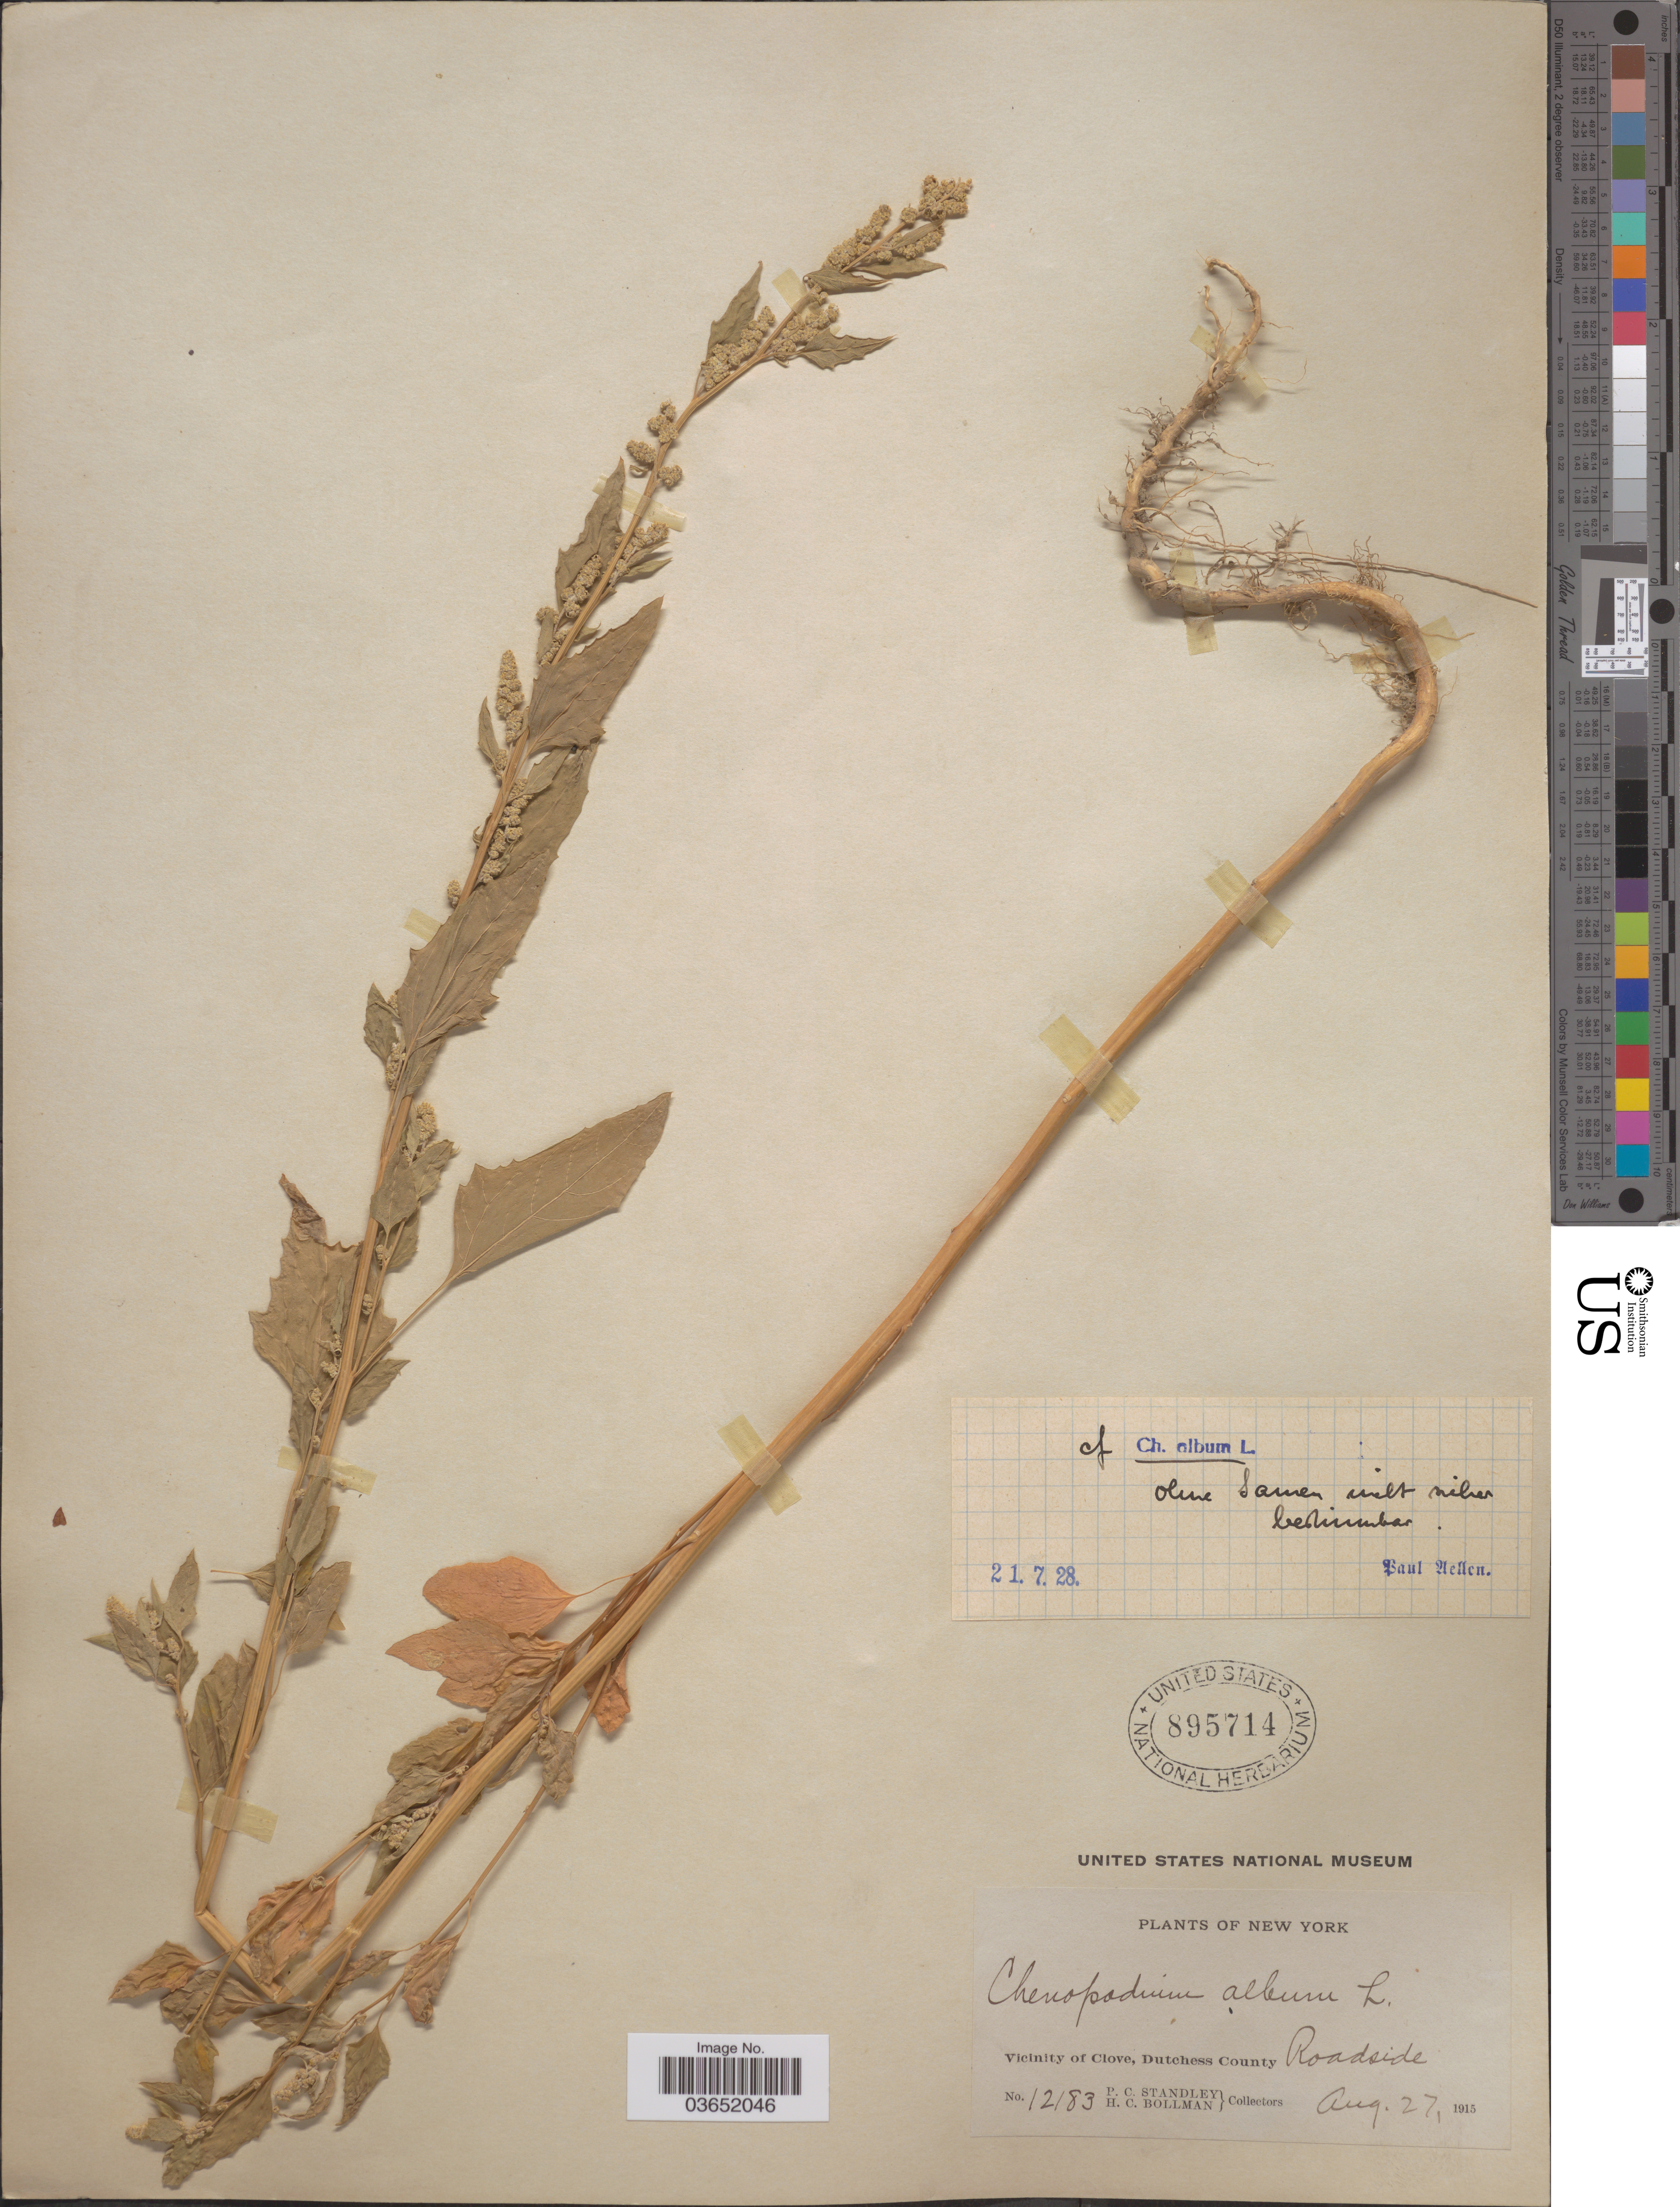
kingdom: Plantae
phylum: Tracheophyta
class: Magnoliopsida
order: Caryophyllales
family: Amaranthaceae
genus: Chenopodium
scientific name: Chenopodium album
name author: L.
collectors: P. C. Standley & H. C. Bollman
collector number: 12183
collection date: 1915-08-27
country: United States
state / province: New York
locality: Vicinity of Clove, Dutchess County.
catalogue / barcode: US 895714